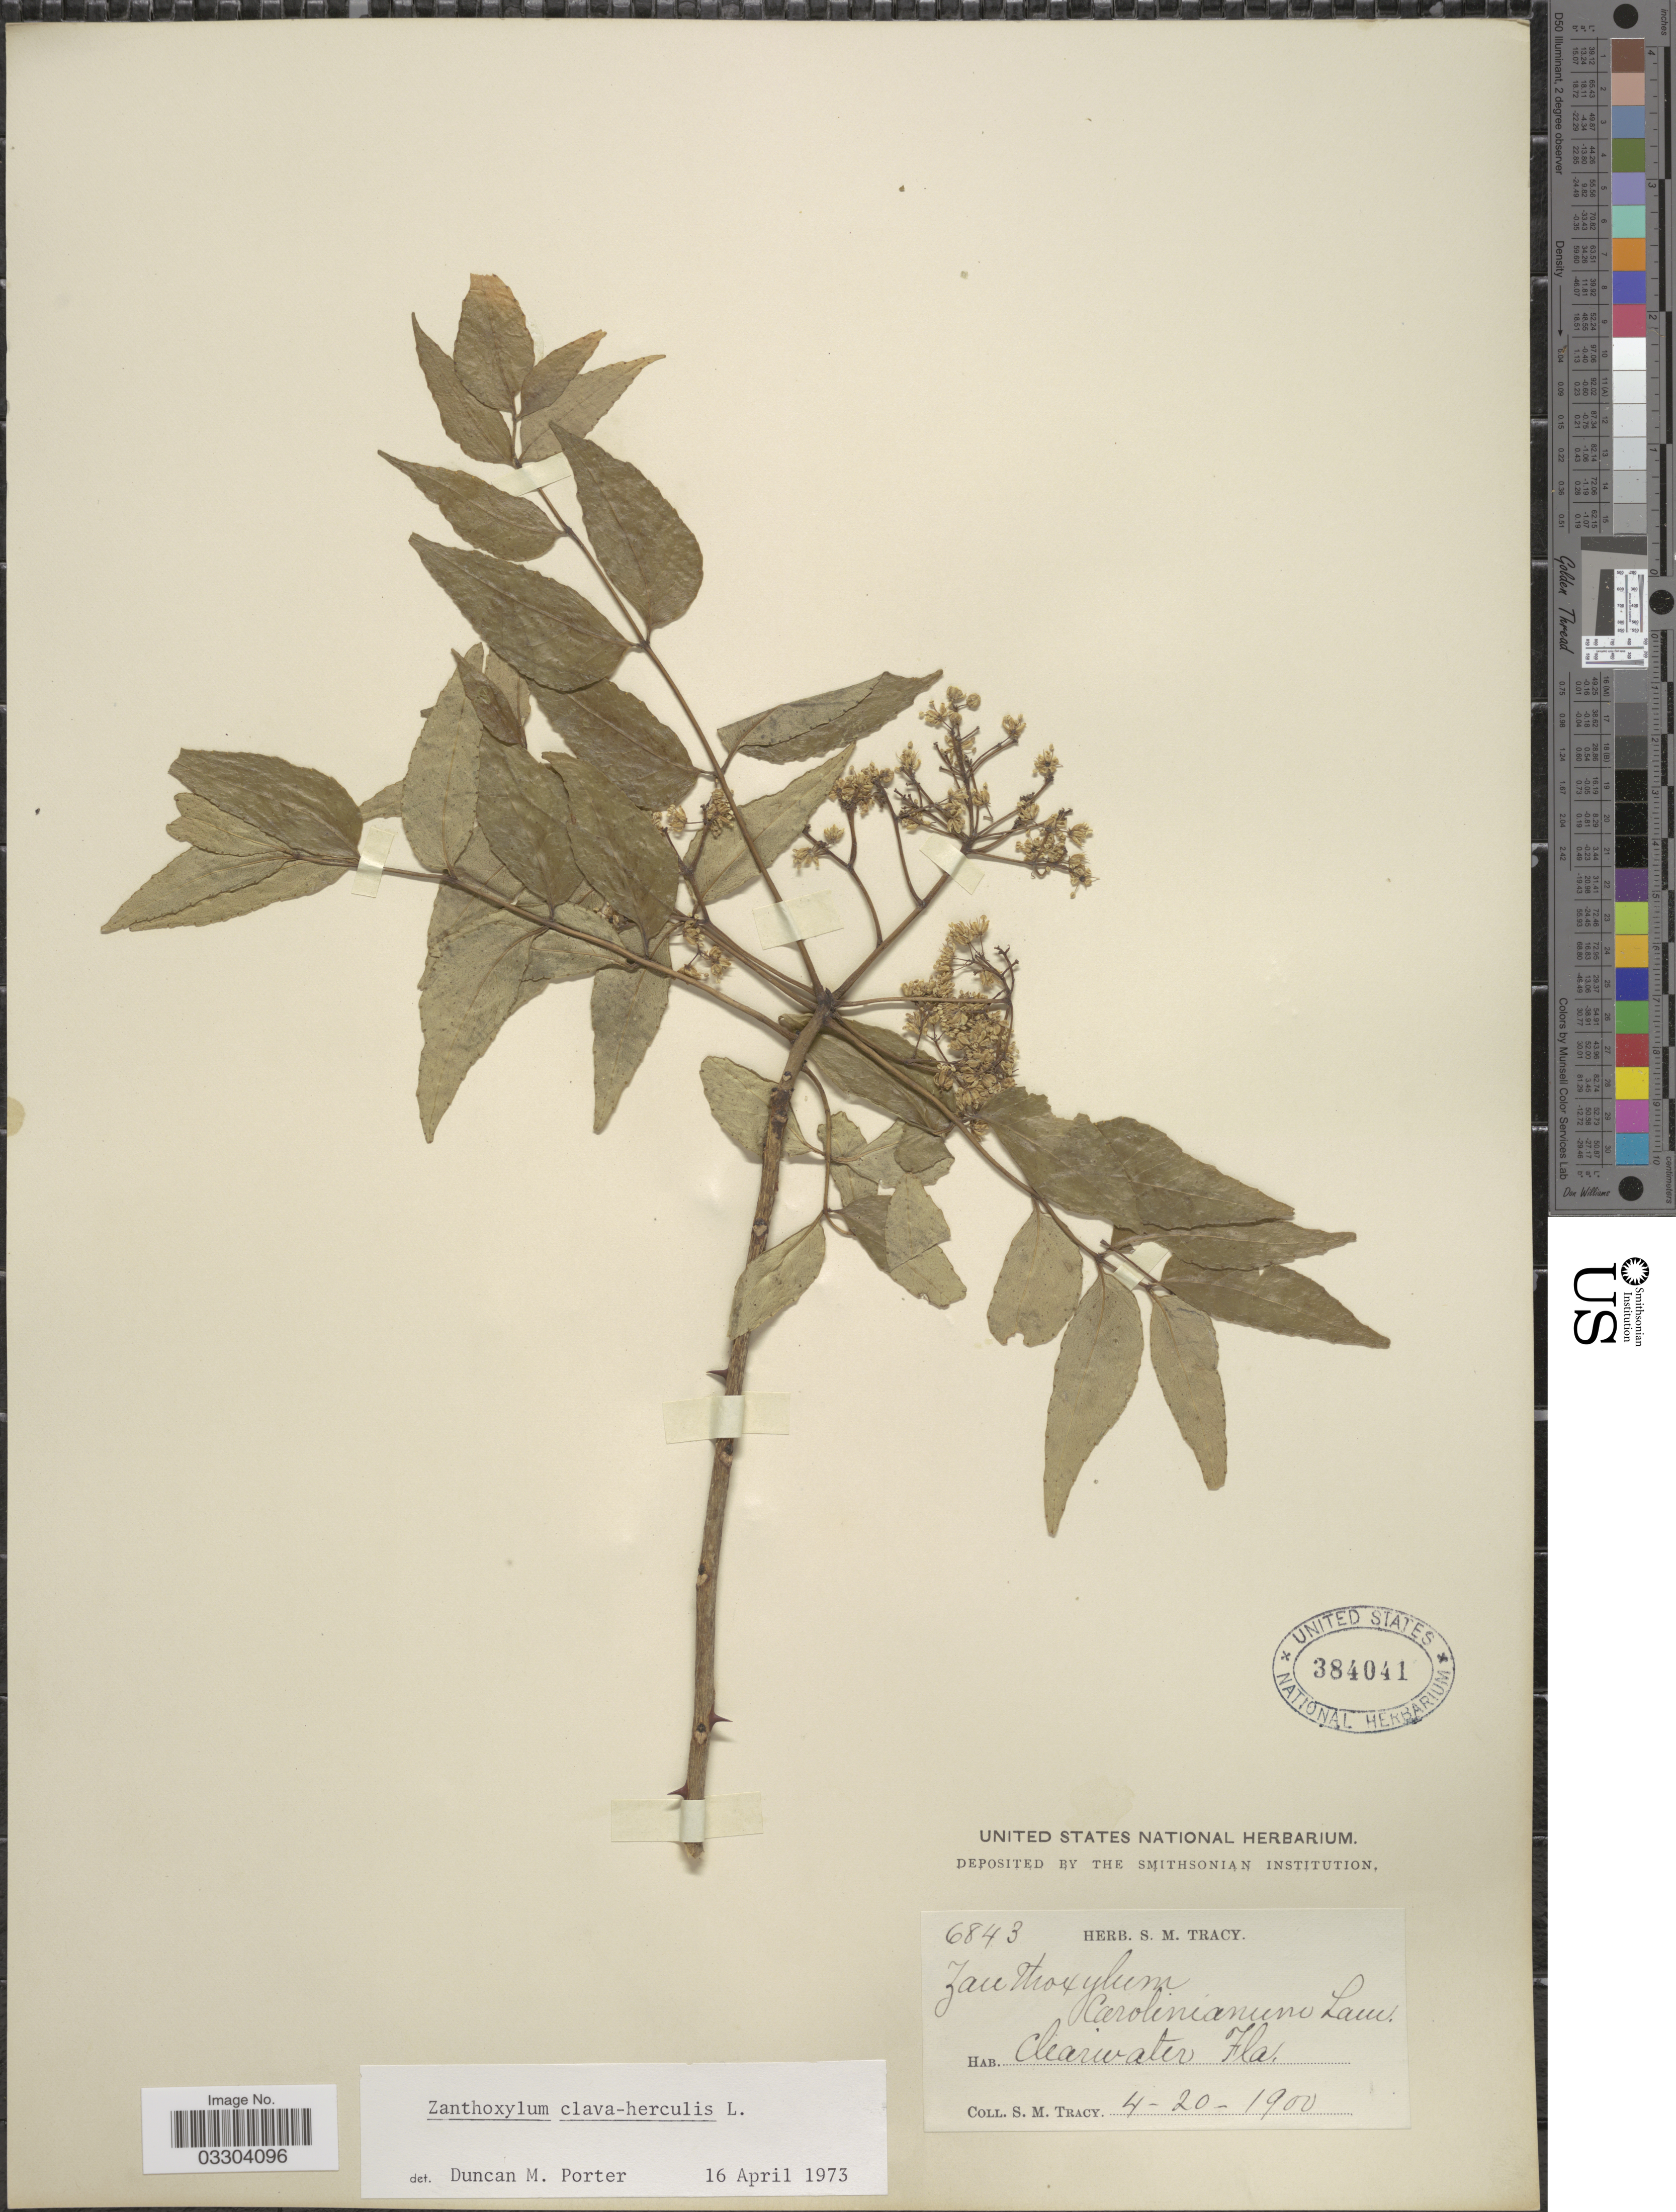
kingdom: Plantae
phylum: Tracheophyta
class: Magnoliopsida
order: Sapindales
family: Rutaceae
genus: Zanthoxylum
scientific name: Zanthoxylum clava-herculis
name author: L.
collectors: S. M. Tracy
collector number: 6843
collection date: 1900-04-20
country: United States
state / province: Florida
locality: Clearwater.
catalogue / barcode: US 384041